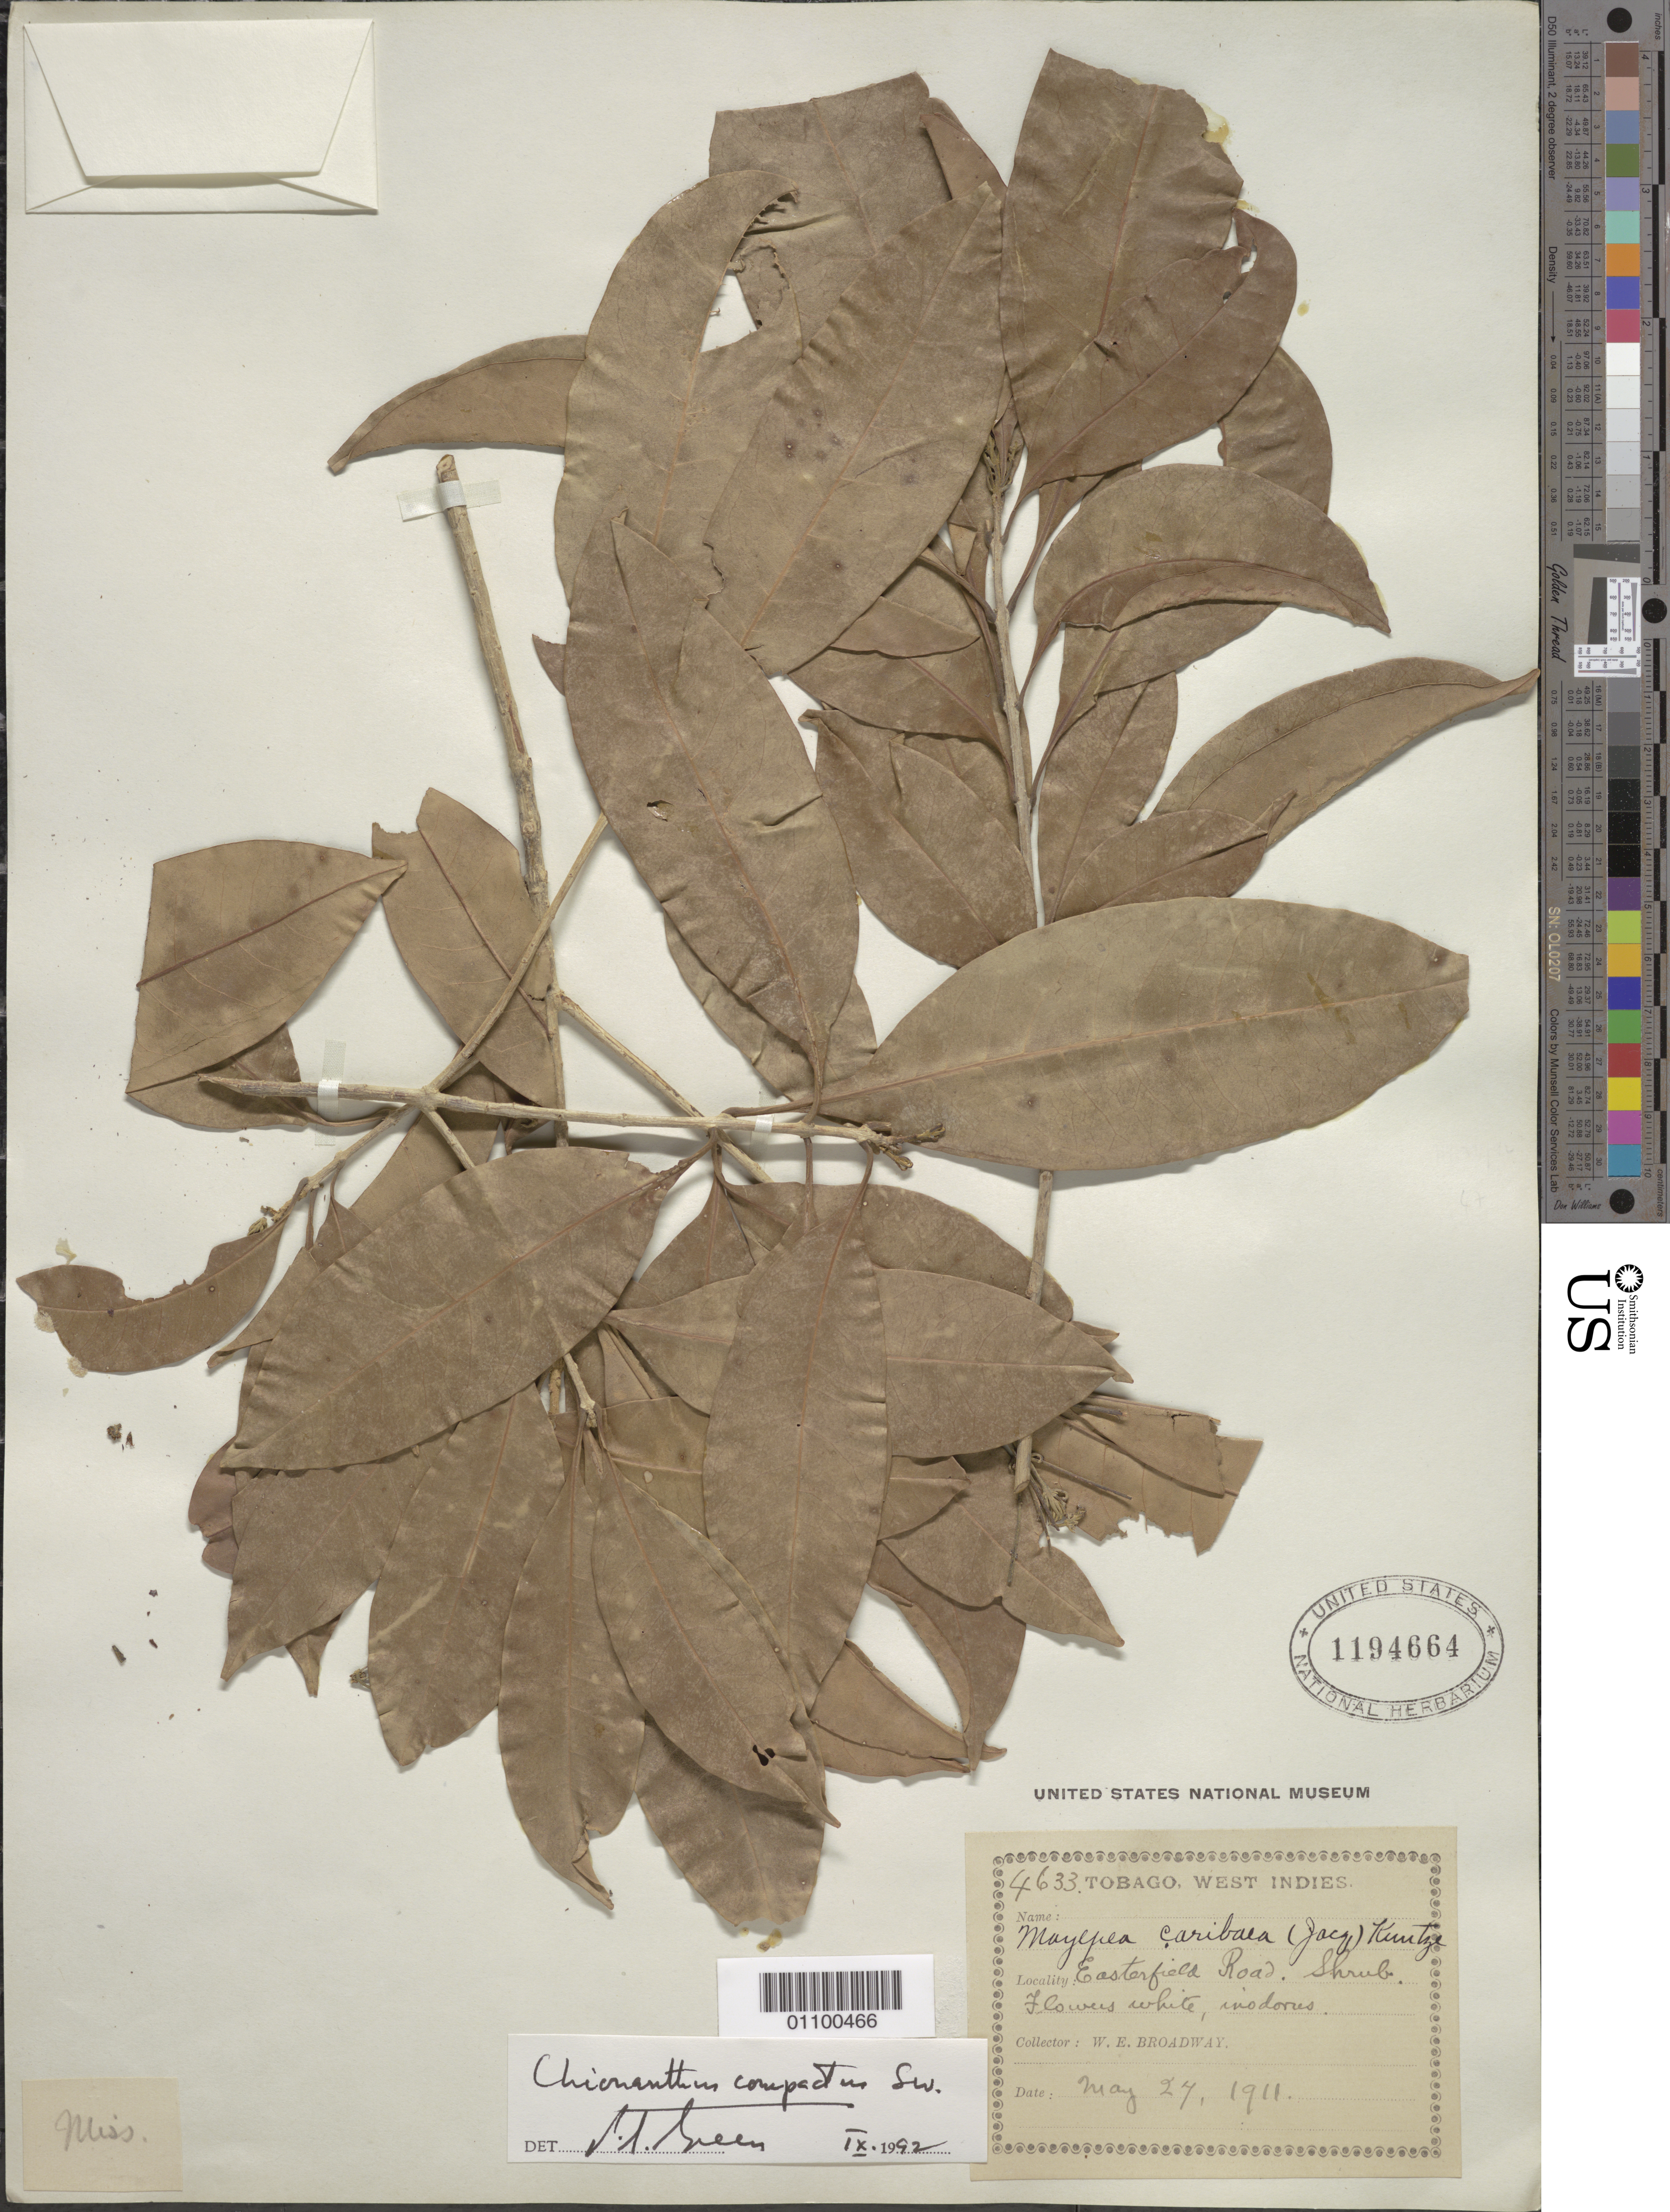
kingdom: Plantae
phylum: Tracheophyta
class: Magnoliopsida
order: Lamiales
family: Oleaceae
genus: Chionanthus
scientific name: Chionanthus compactus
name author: Sw.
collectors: W. E. Broadway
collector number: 4633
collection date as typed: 27 May 1911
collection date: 1911-05-27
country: Trinidad and Tobago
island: Tobago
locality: Easterfield Road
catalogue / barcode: US 1194664